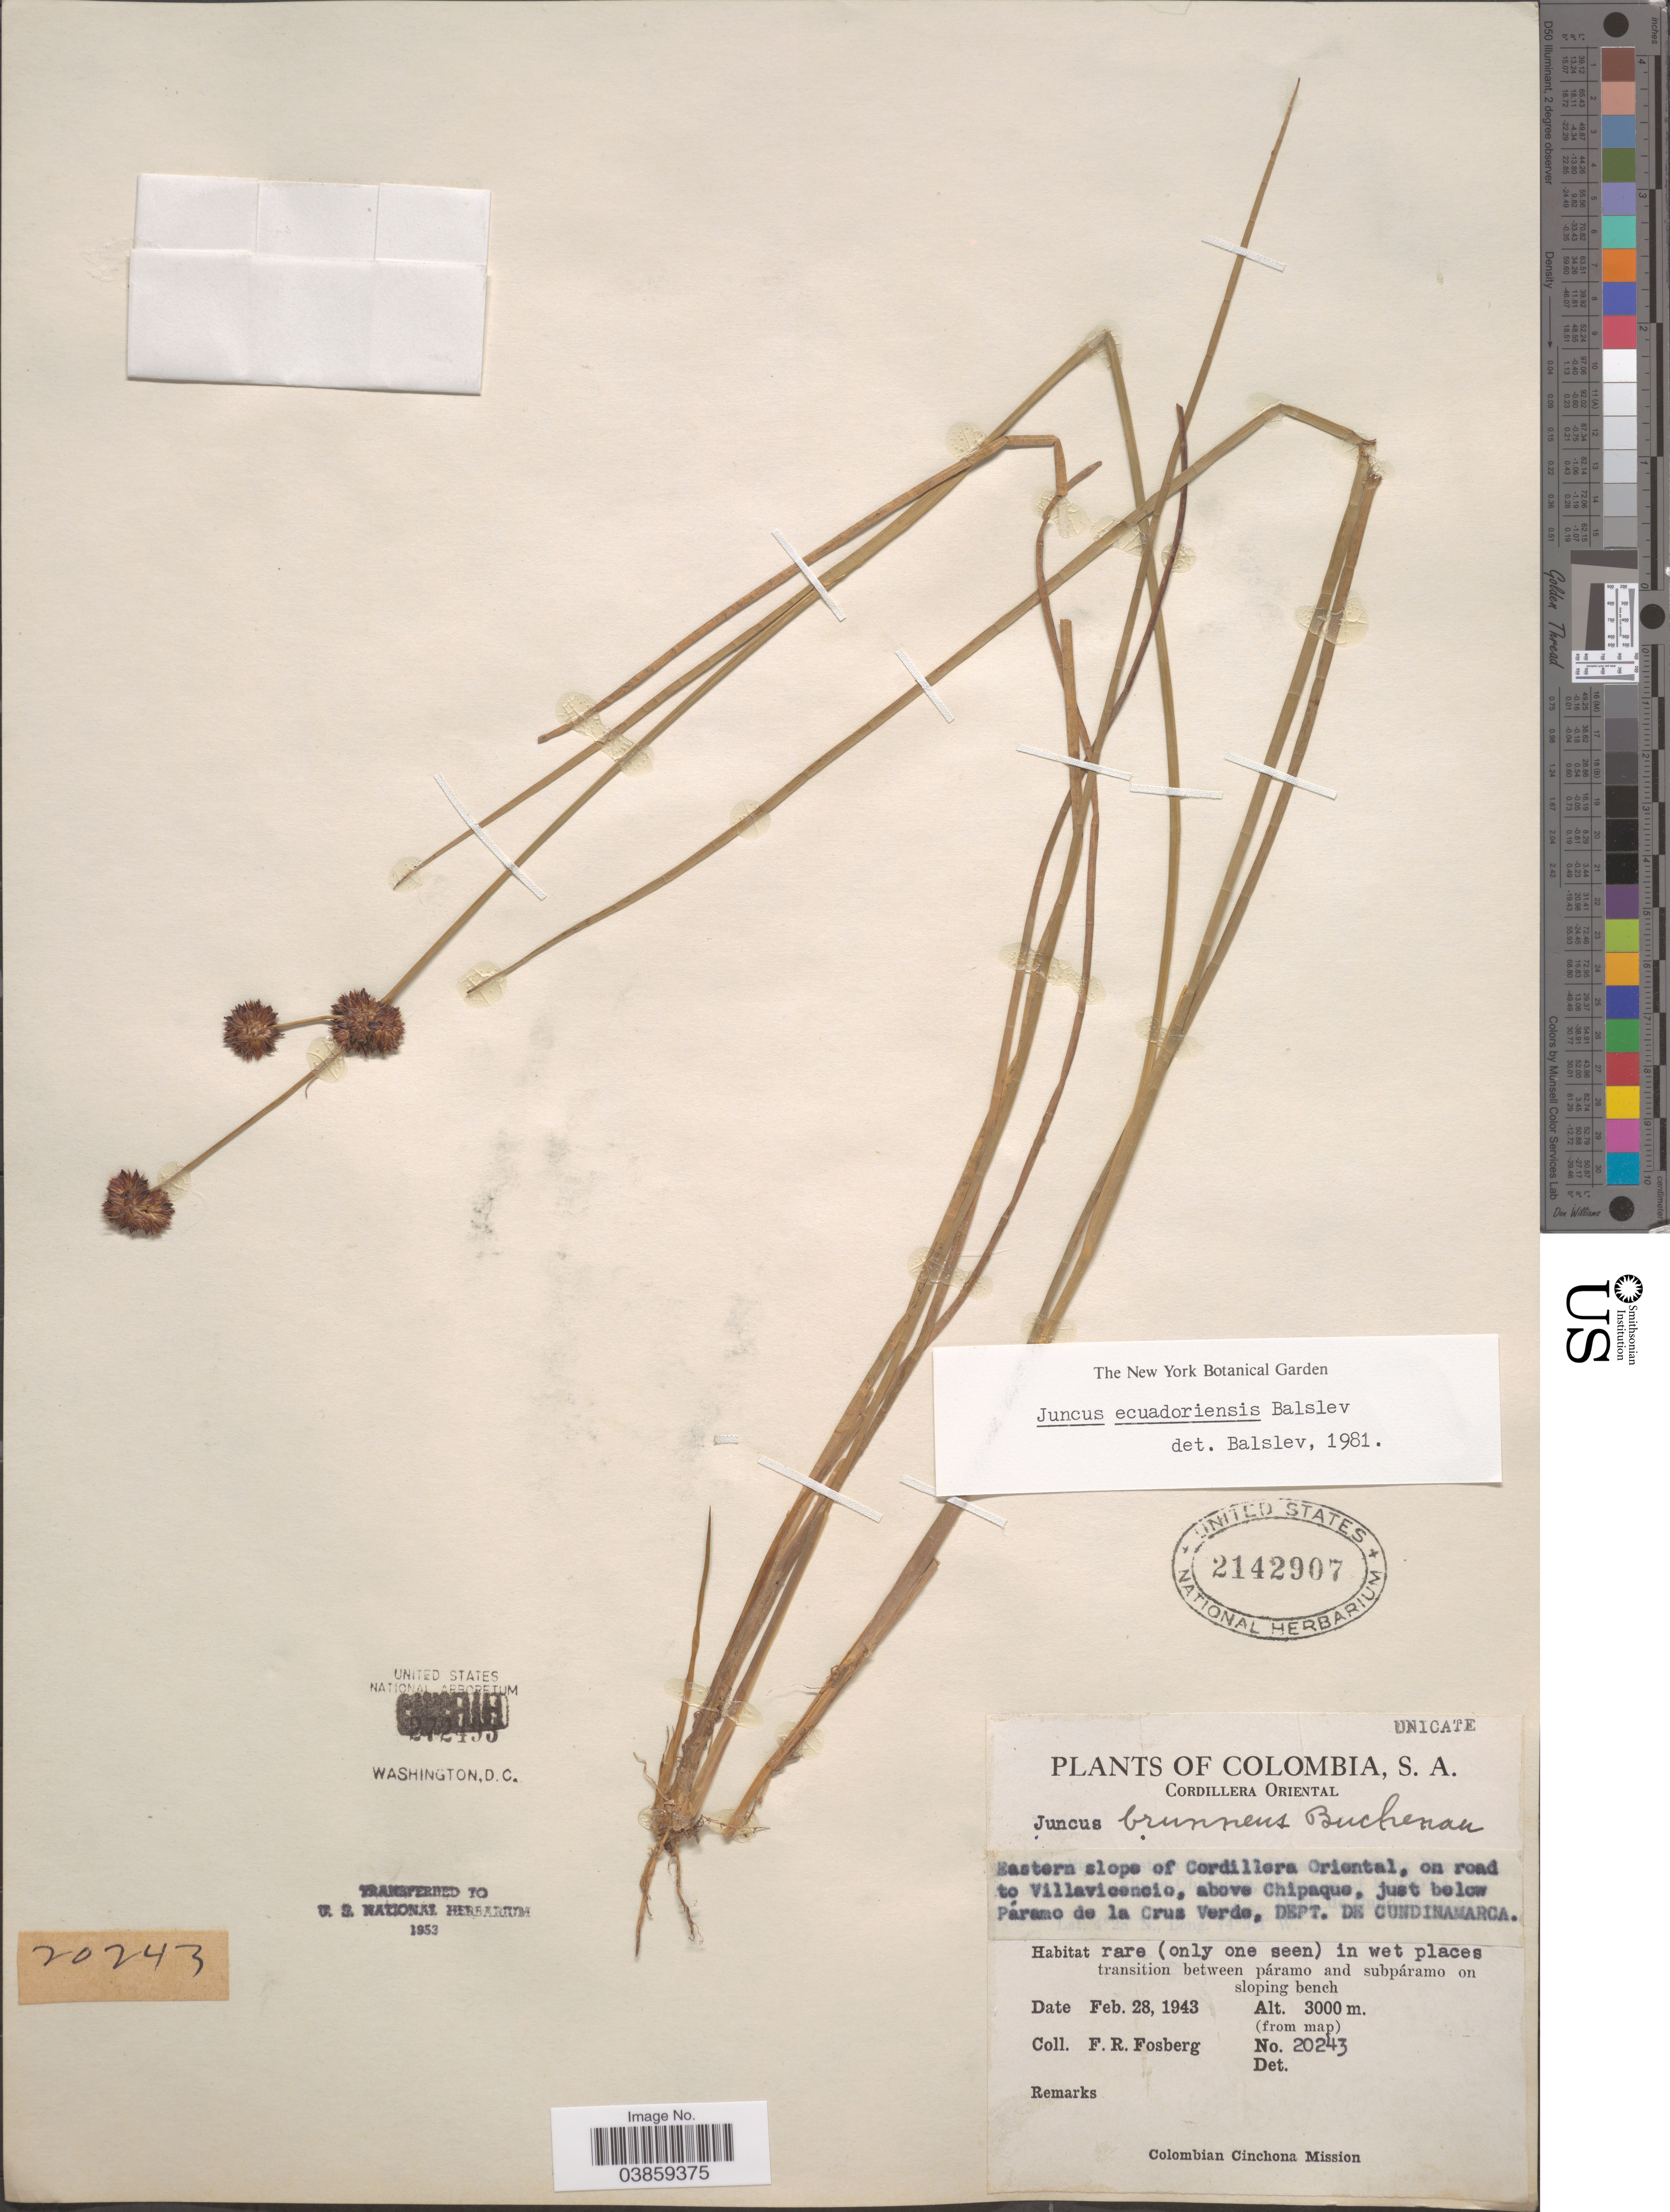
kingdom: Plantae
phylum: Tracheophyta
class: Liliopsida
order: Poales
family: Juncaceae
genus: Juncus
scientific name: Juncus ecuadoriensis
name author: Balslev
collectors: F. R. Fosberg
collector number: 20243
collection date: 1943-02-28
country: Colombia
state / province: Cundinamarca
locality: Cordillera Oriental. Eastern slope of Cordillera Oriental, on road to Villavicencio, above Chipaque, just below Páramo de la Cruz Verde, Dept. de Cundinamarca.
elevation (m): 3000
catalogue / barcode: US 2142907